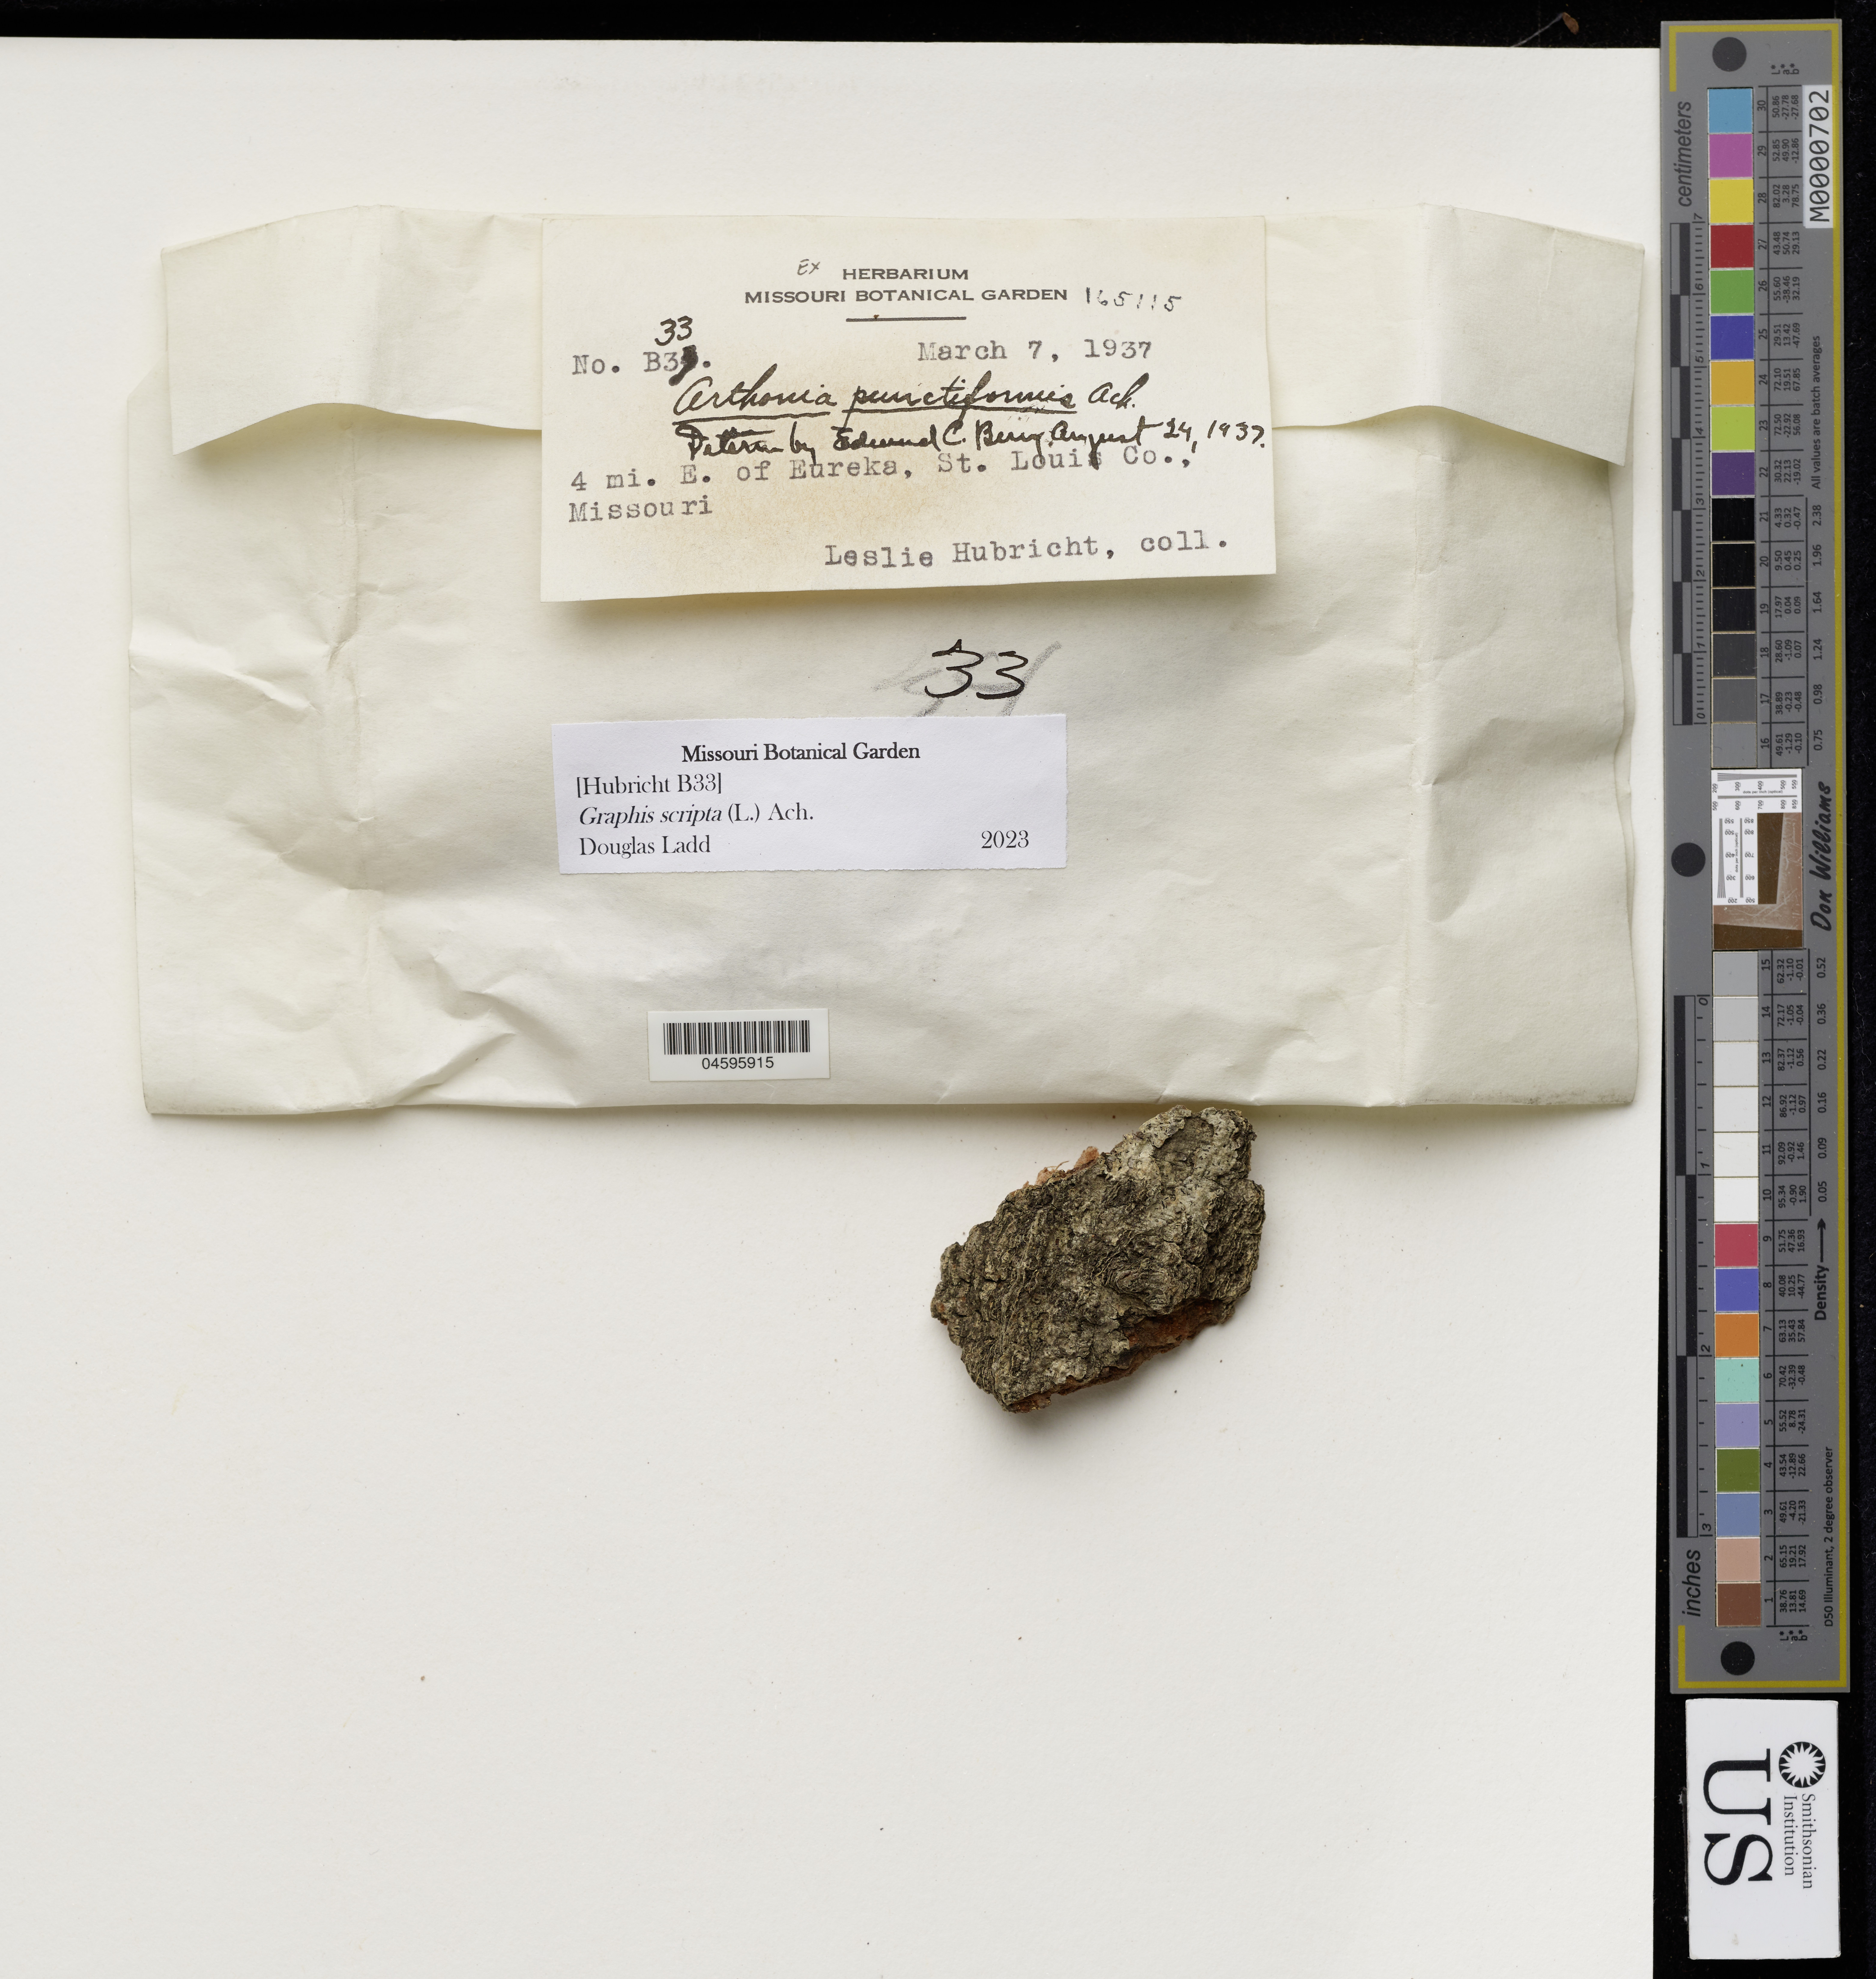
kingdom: Fungi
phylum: Ascomycota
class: Lecanoromycetes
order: Ostropales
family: Graphidaceae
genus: Graphis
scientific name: Graphis scripta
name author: (L.) Ach.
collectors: L. Hubricht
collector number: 33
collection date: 1937-03-07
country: United States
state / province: Missouri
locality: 4 mi. E. of Eureka, St. Louis Co.